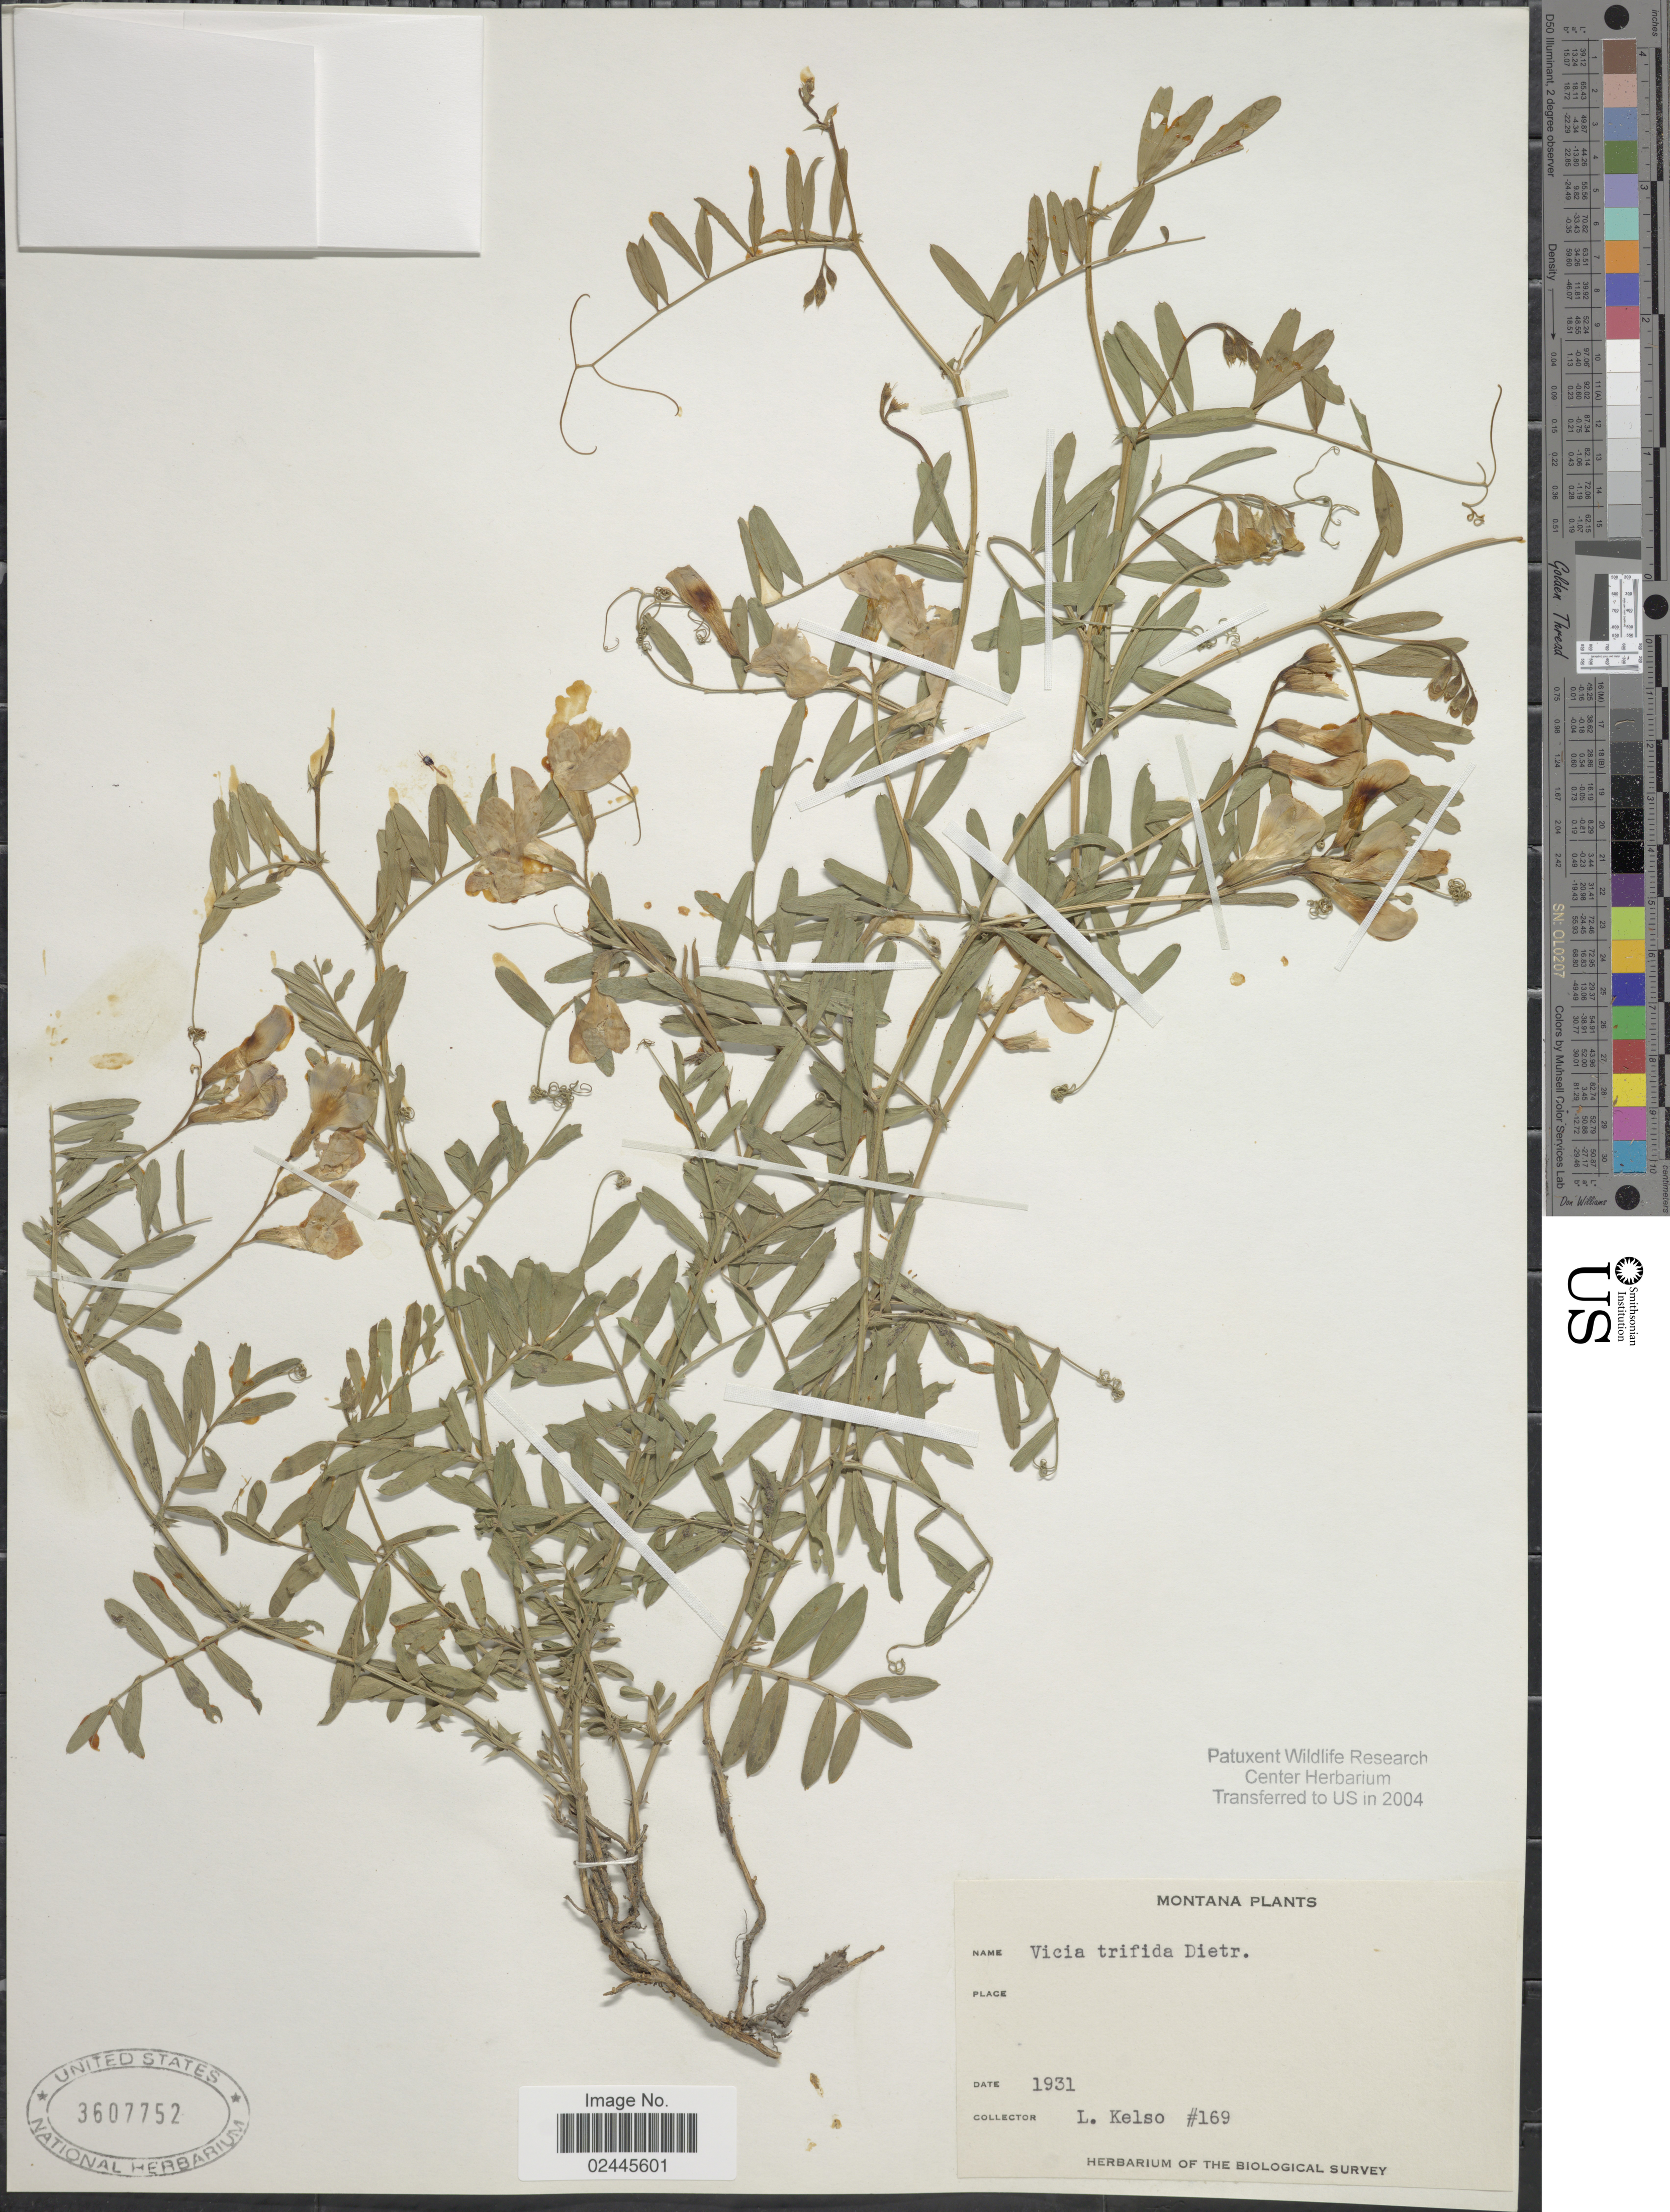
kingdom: Plantae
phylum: Tracheophyta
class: Magnoliopsida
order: Fabales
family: Fabaceae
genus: Vicia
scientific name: Vicia americana var. minor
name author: Hook.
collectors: L. Kelso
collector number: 169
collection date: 1931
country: United States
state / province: Montana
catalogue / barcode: US 3607752